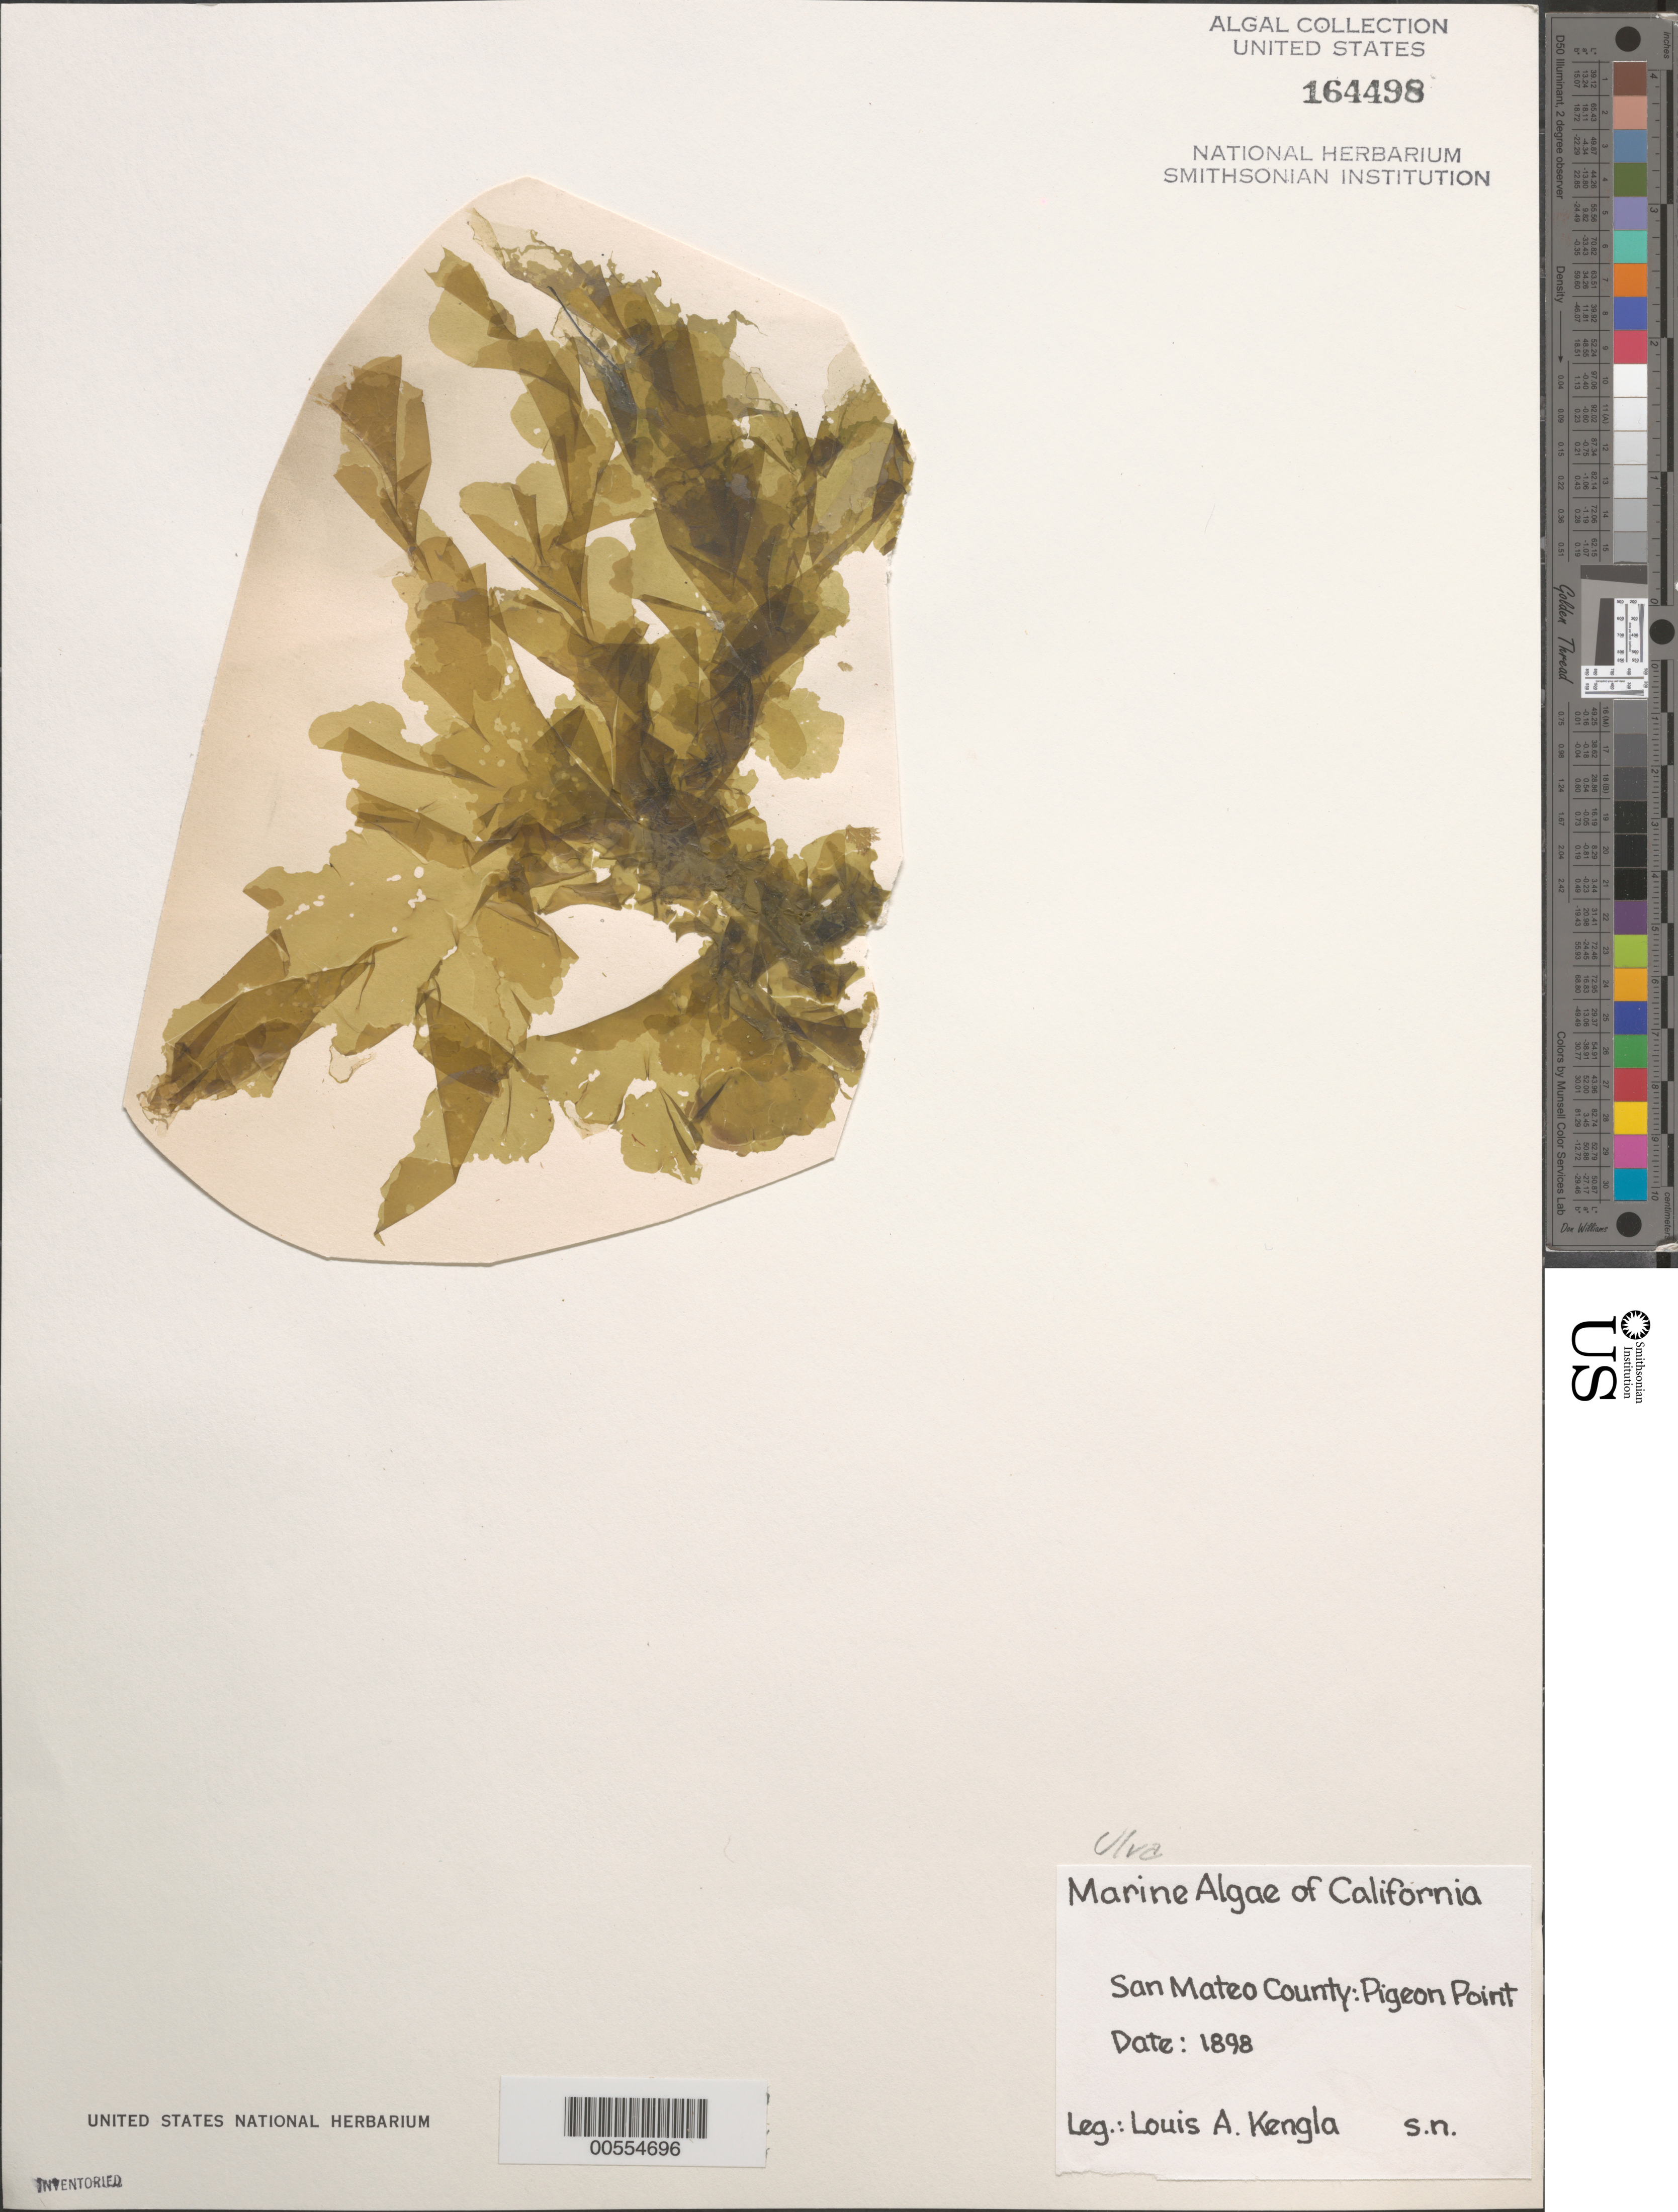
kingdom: Plantae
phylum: Chlorophyta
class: Ulvophyceae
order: Ulvales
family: Ulvaceae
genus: Ulva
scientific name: Ulva sp.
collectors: L. Kengla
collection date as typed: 1898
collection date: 1898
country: United States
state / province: California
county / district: San Mateo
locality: Pigeon Point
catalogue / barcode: US 164498